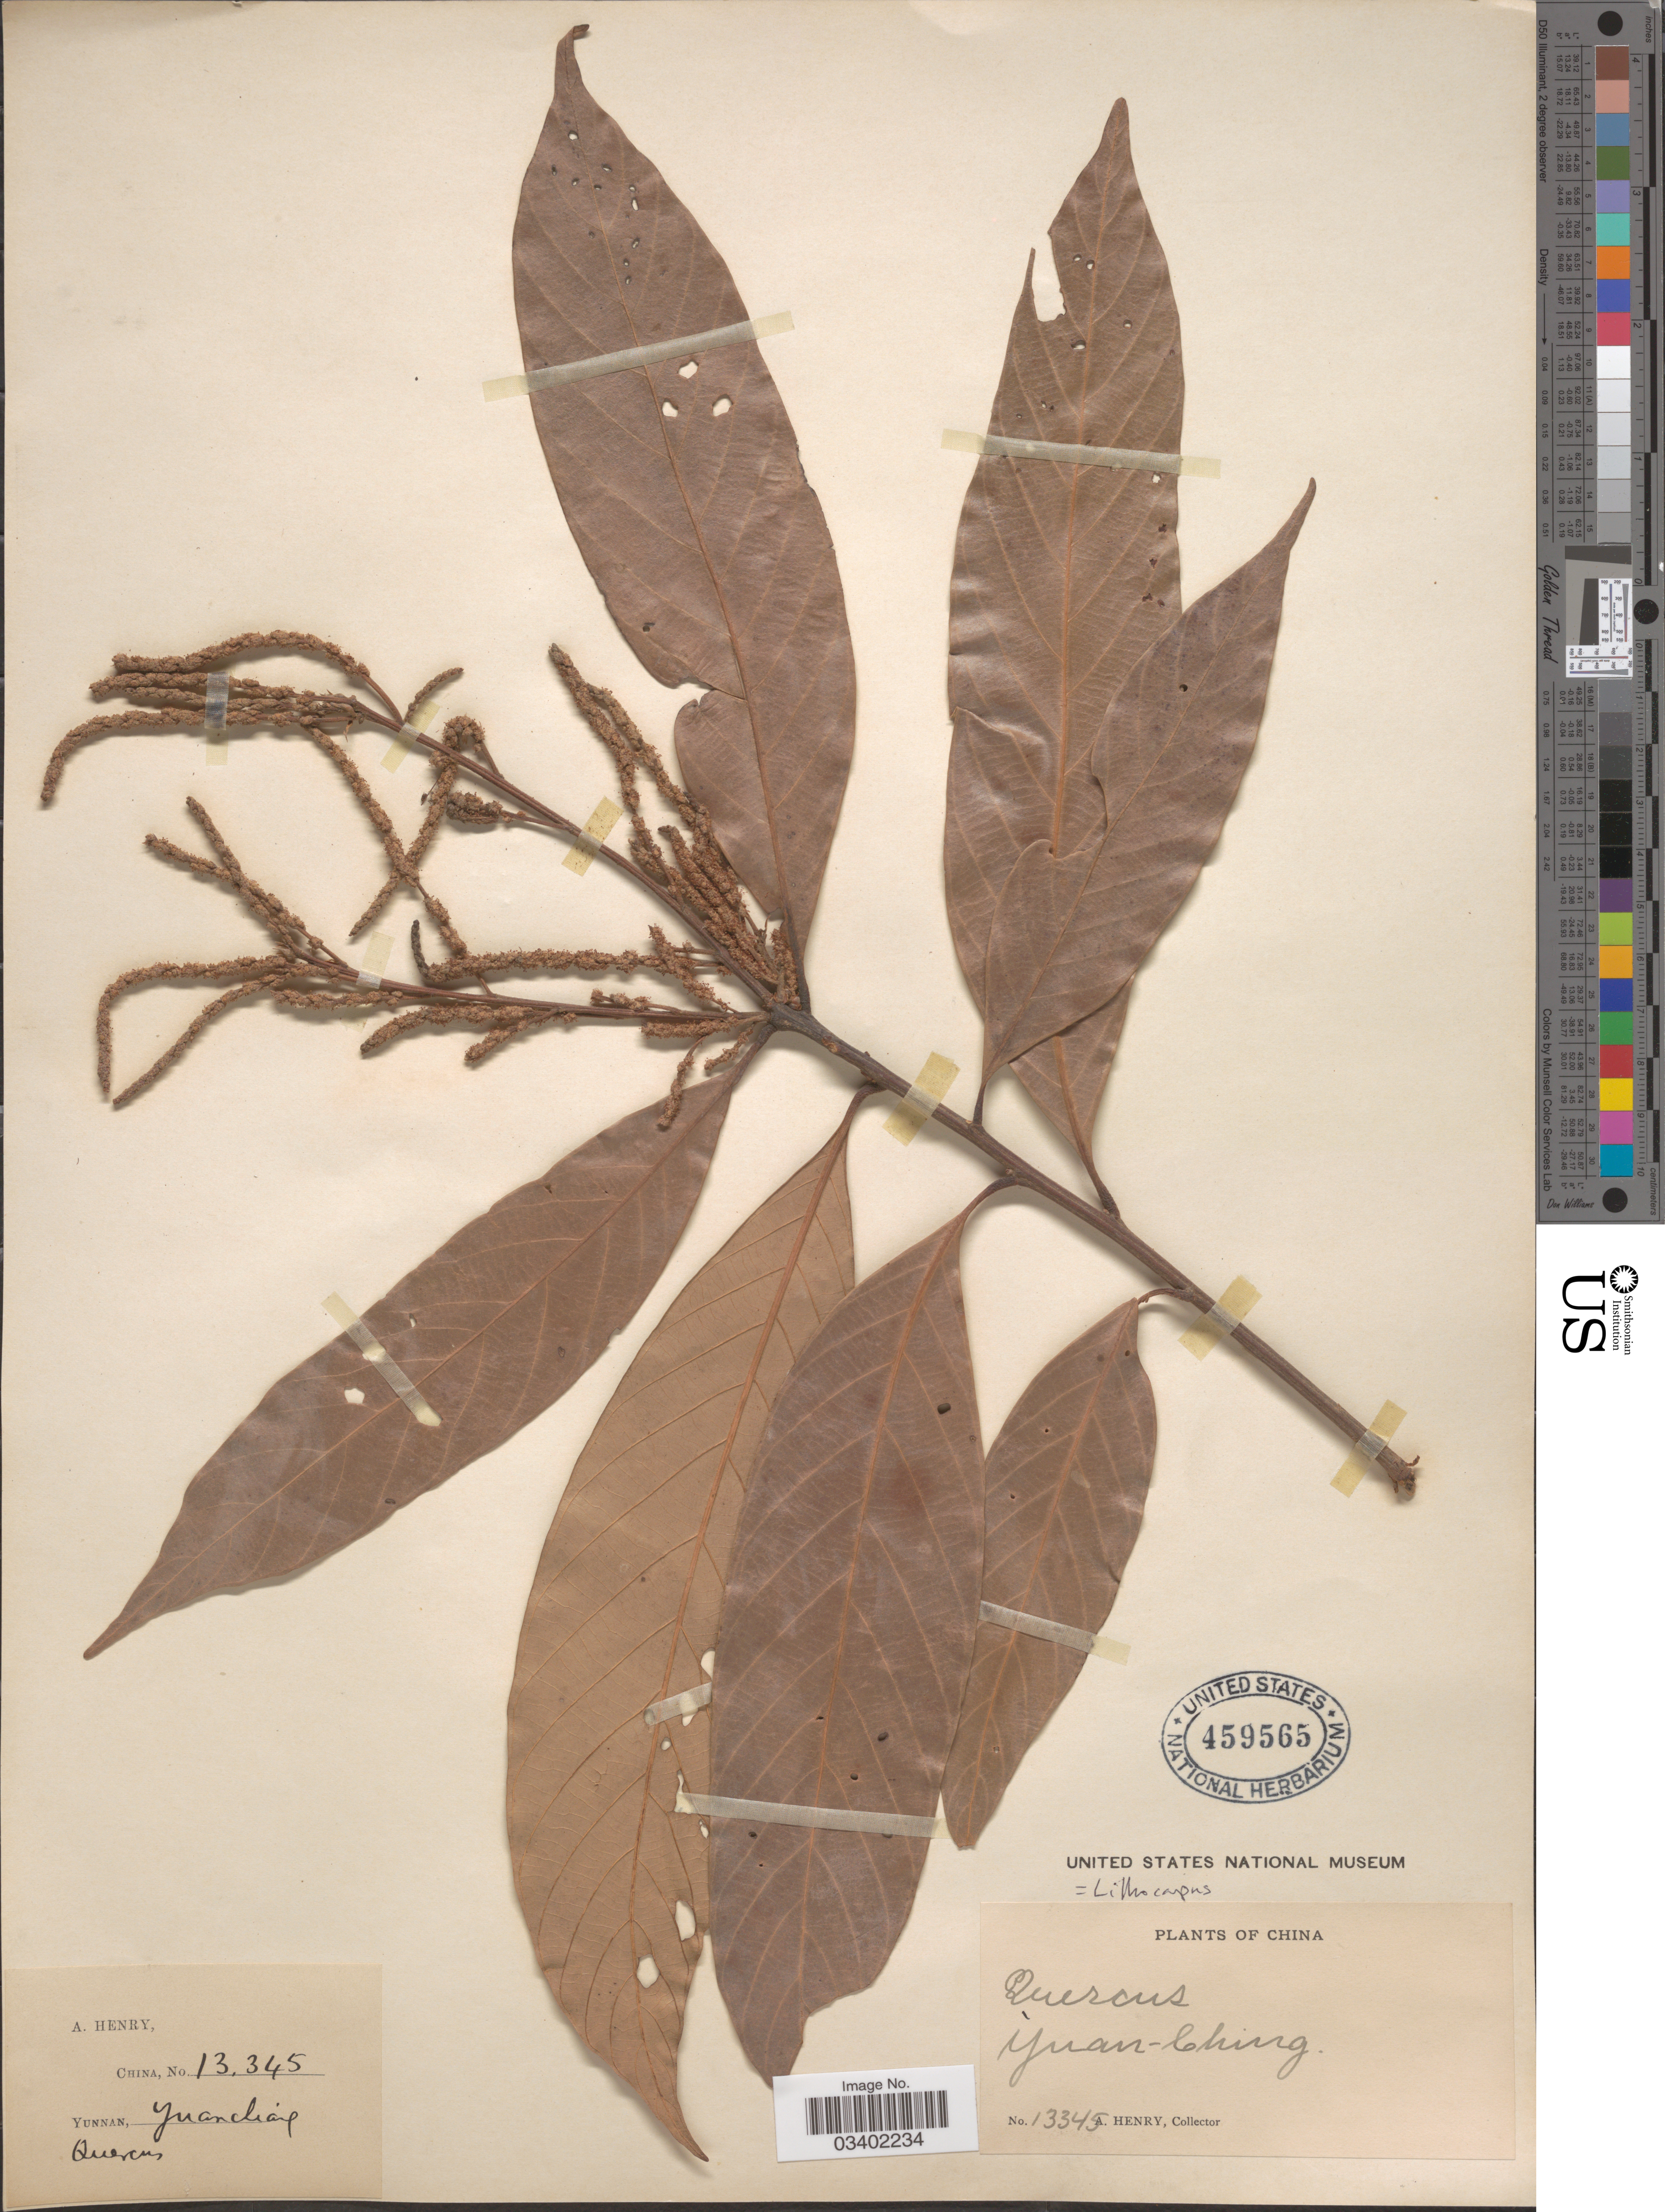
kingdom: Plantae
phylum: Tracheophyta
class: Magnoliopsida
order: Fagales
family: Fagaceae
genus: Lithocarpus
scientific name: Lithocarpus sp.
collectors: A. Henry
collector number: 13345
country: China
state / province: Yunnan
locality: Yuan-Ching.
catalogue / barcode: US 459565